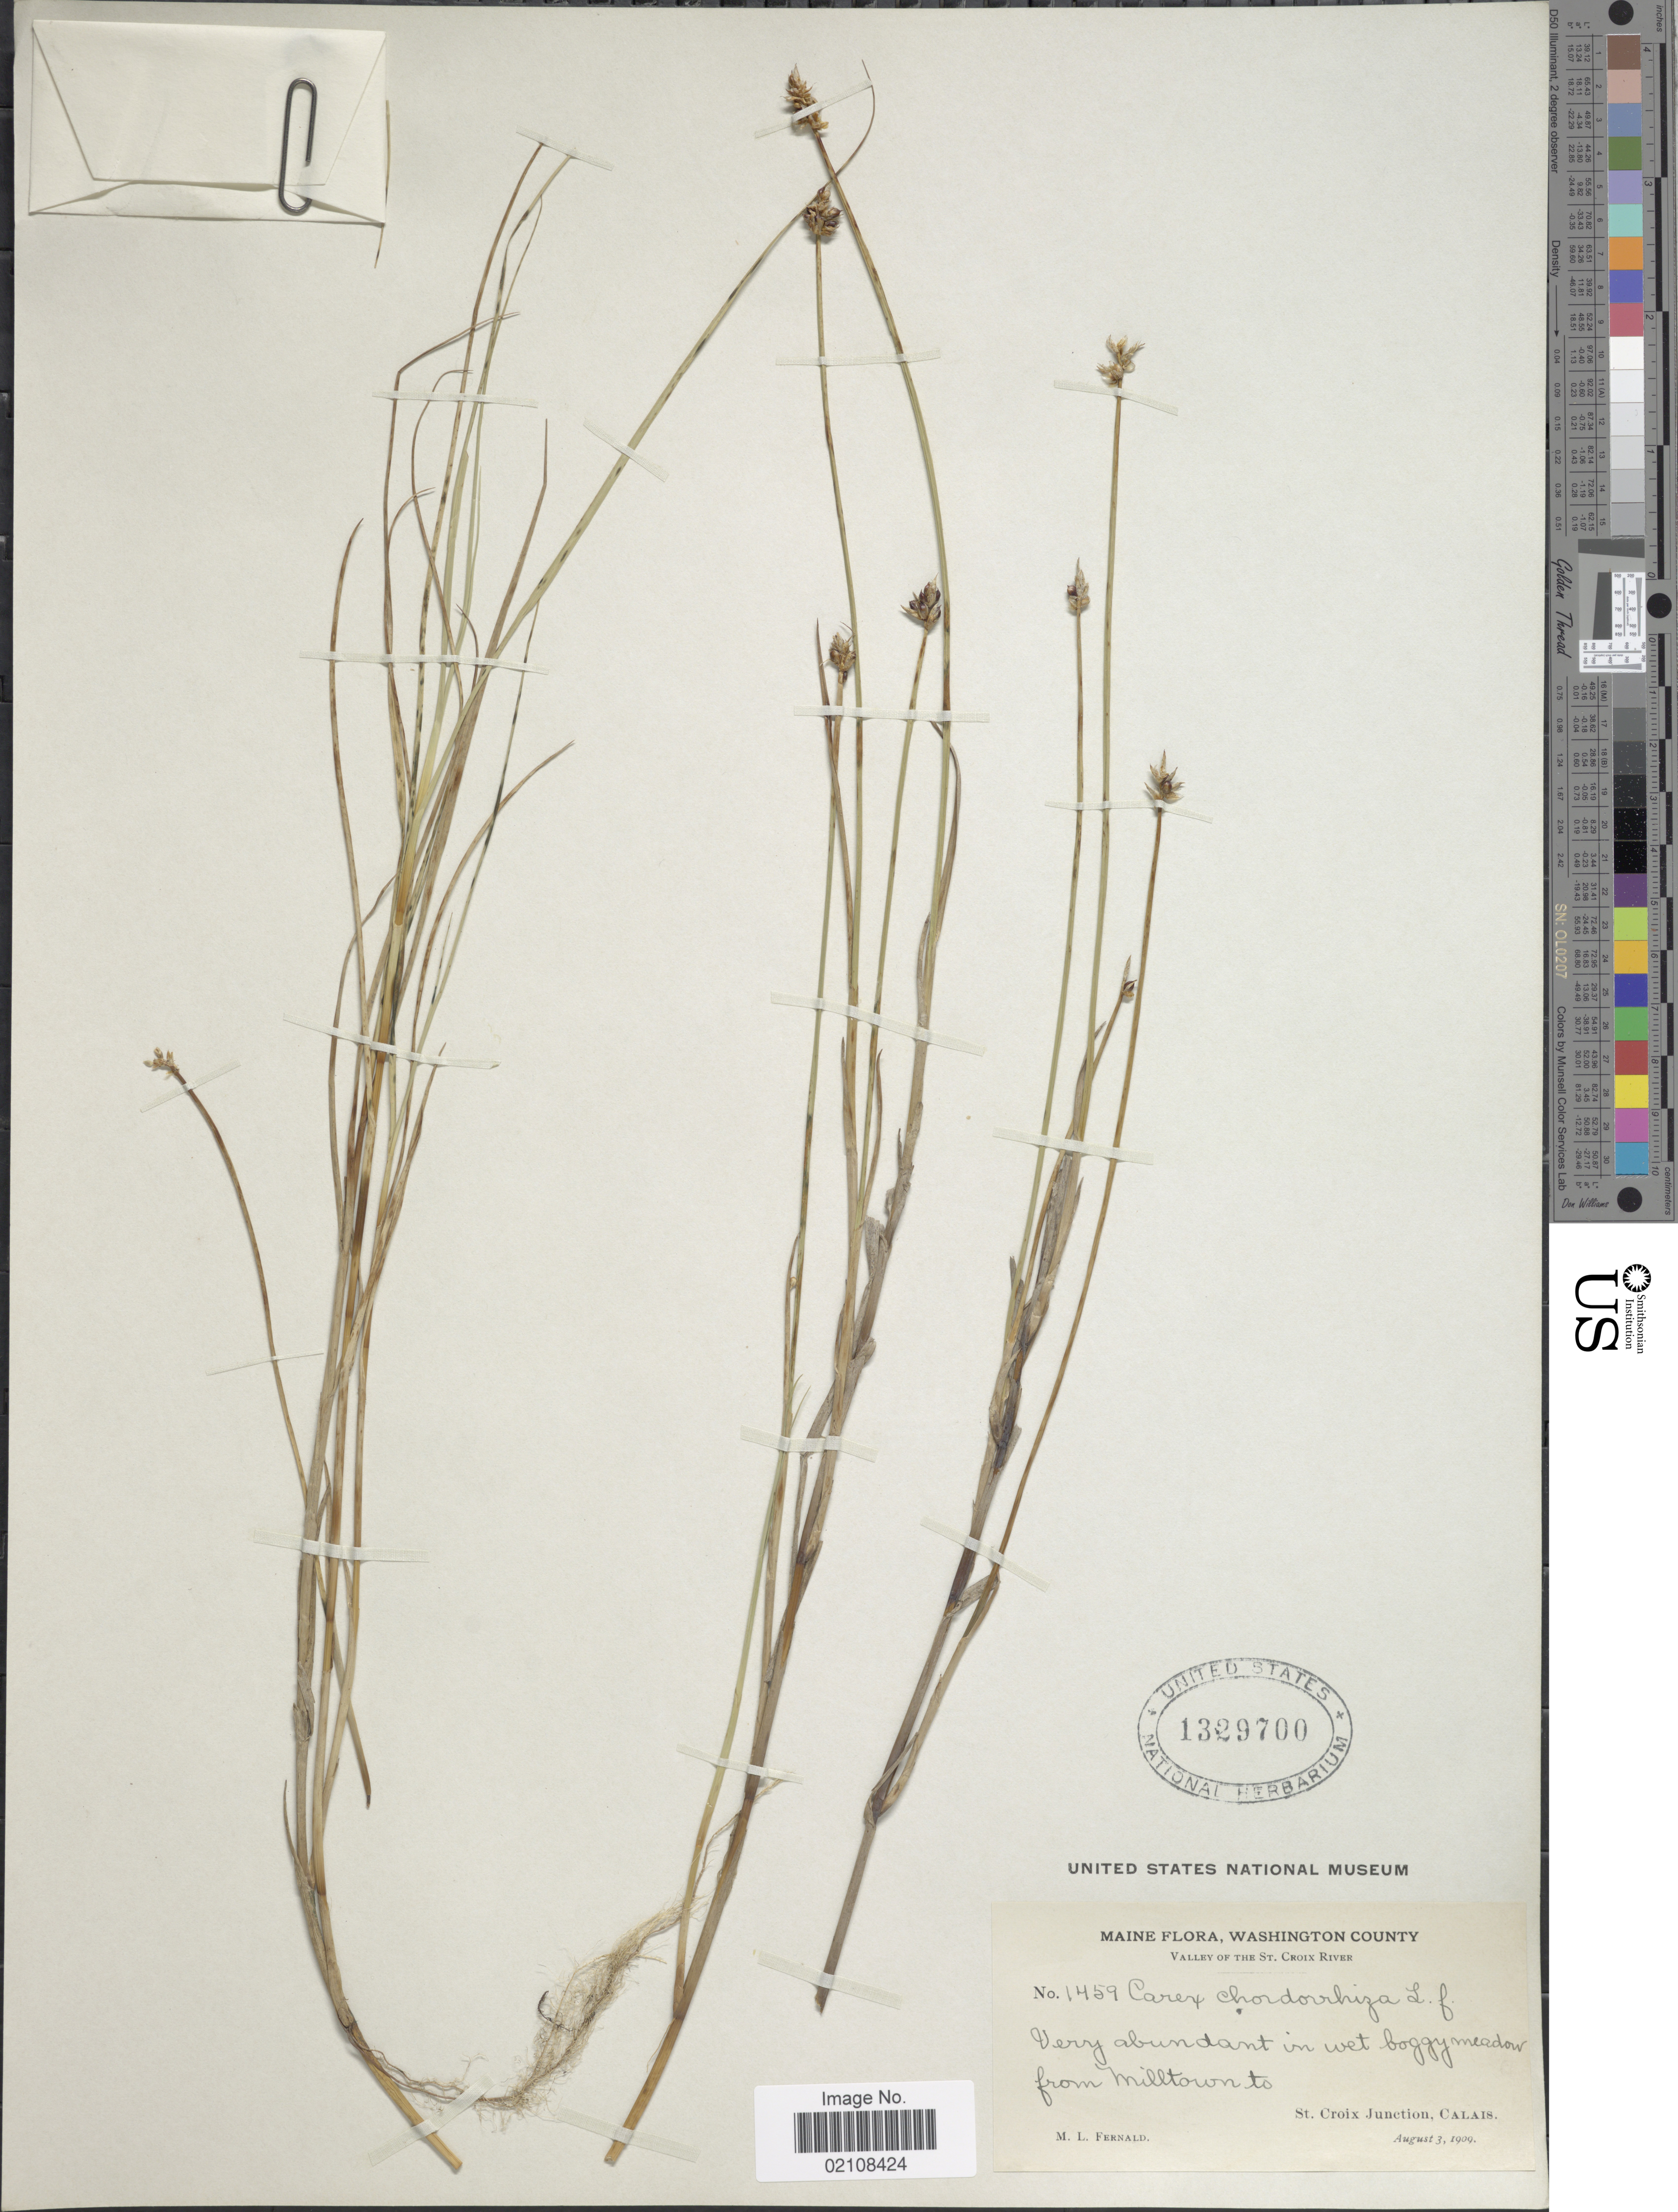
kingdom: Plantae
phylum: Tracheophyta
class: Liliopsida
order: Poales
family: Cyperaceae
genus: Carex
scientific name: Carex chordorrhiza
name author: L. f.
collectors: M. L. Fernald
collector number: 1459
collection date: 1909-08-03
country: United States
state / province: Maine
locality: Maine, Washington County. Valley of the St. Croix River. Very abundant in wet boggy meadow from Milltown to St. Croix Junction, Calais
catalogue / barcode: US 1329700